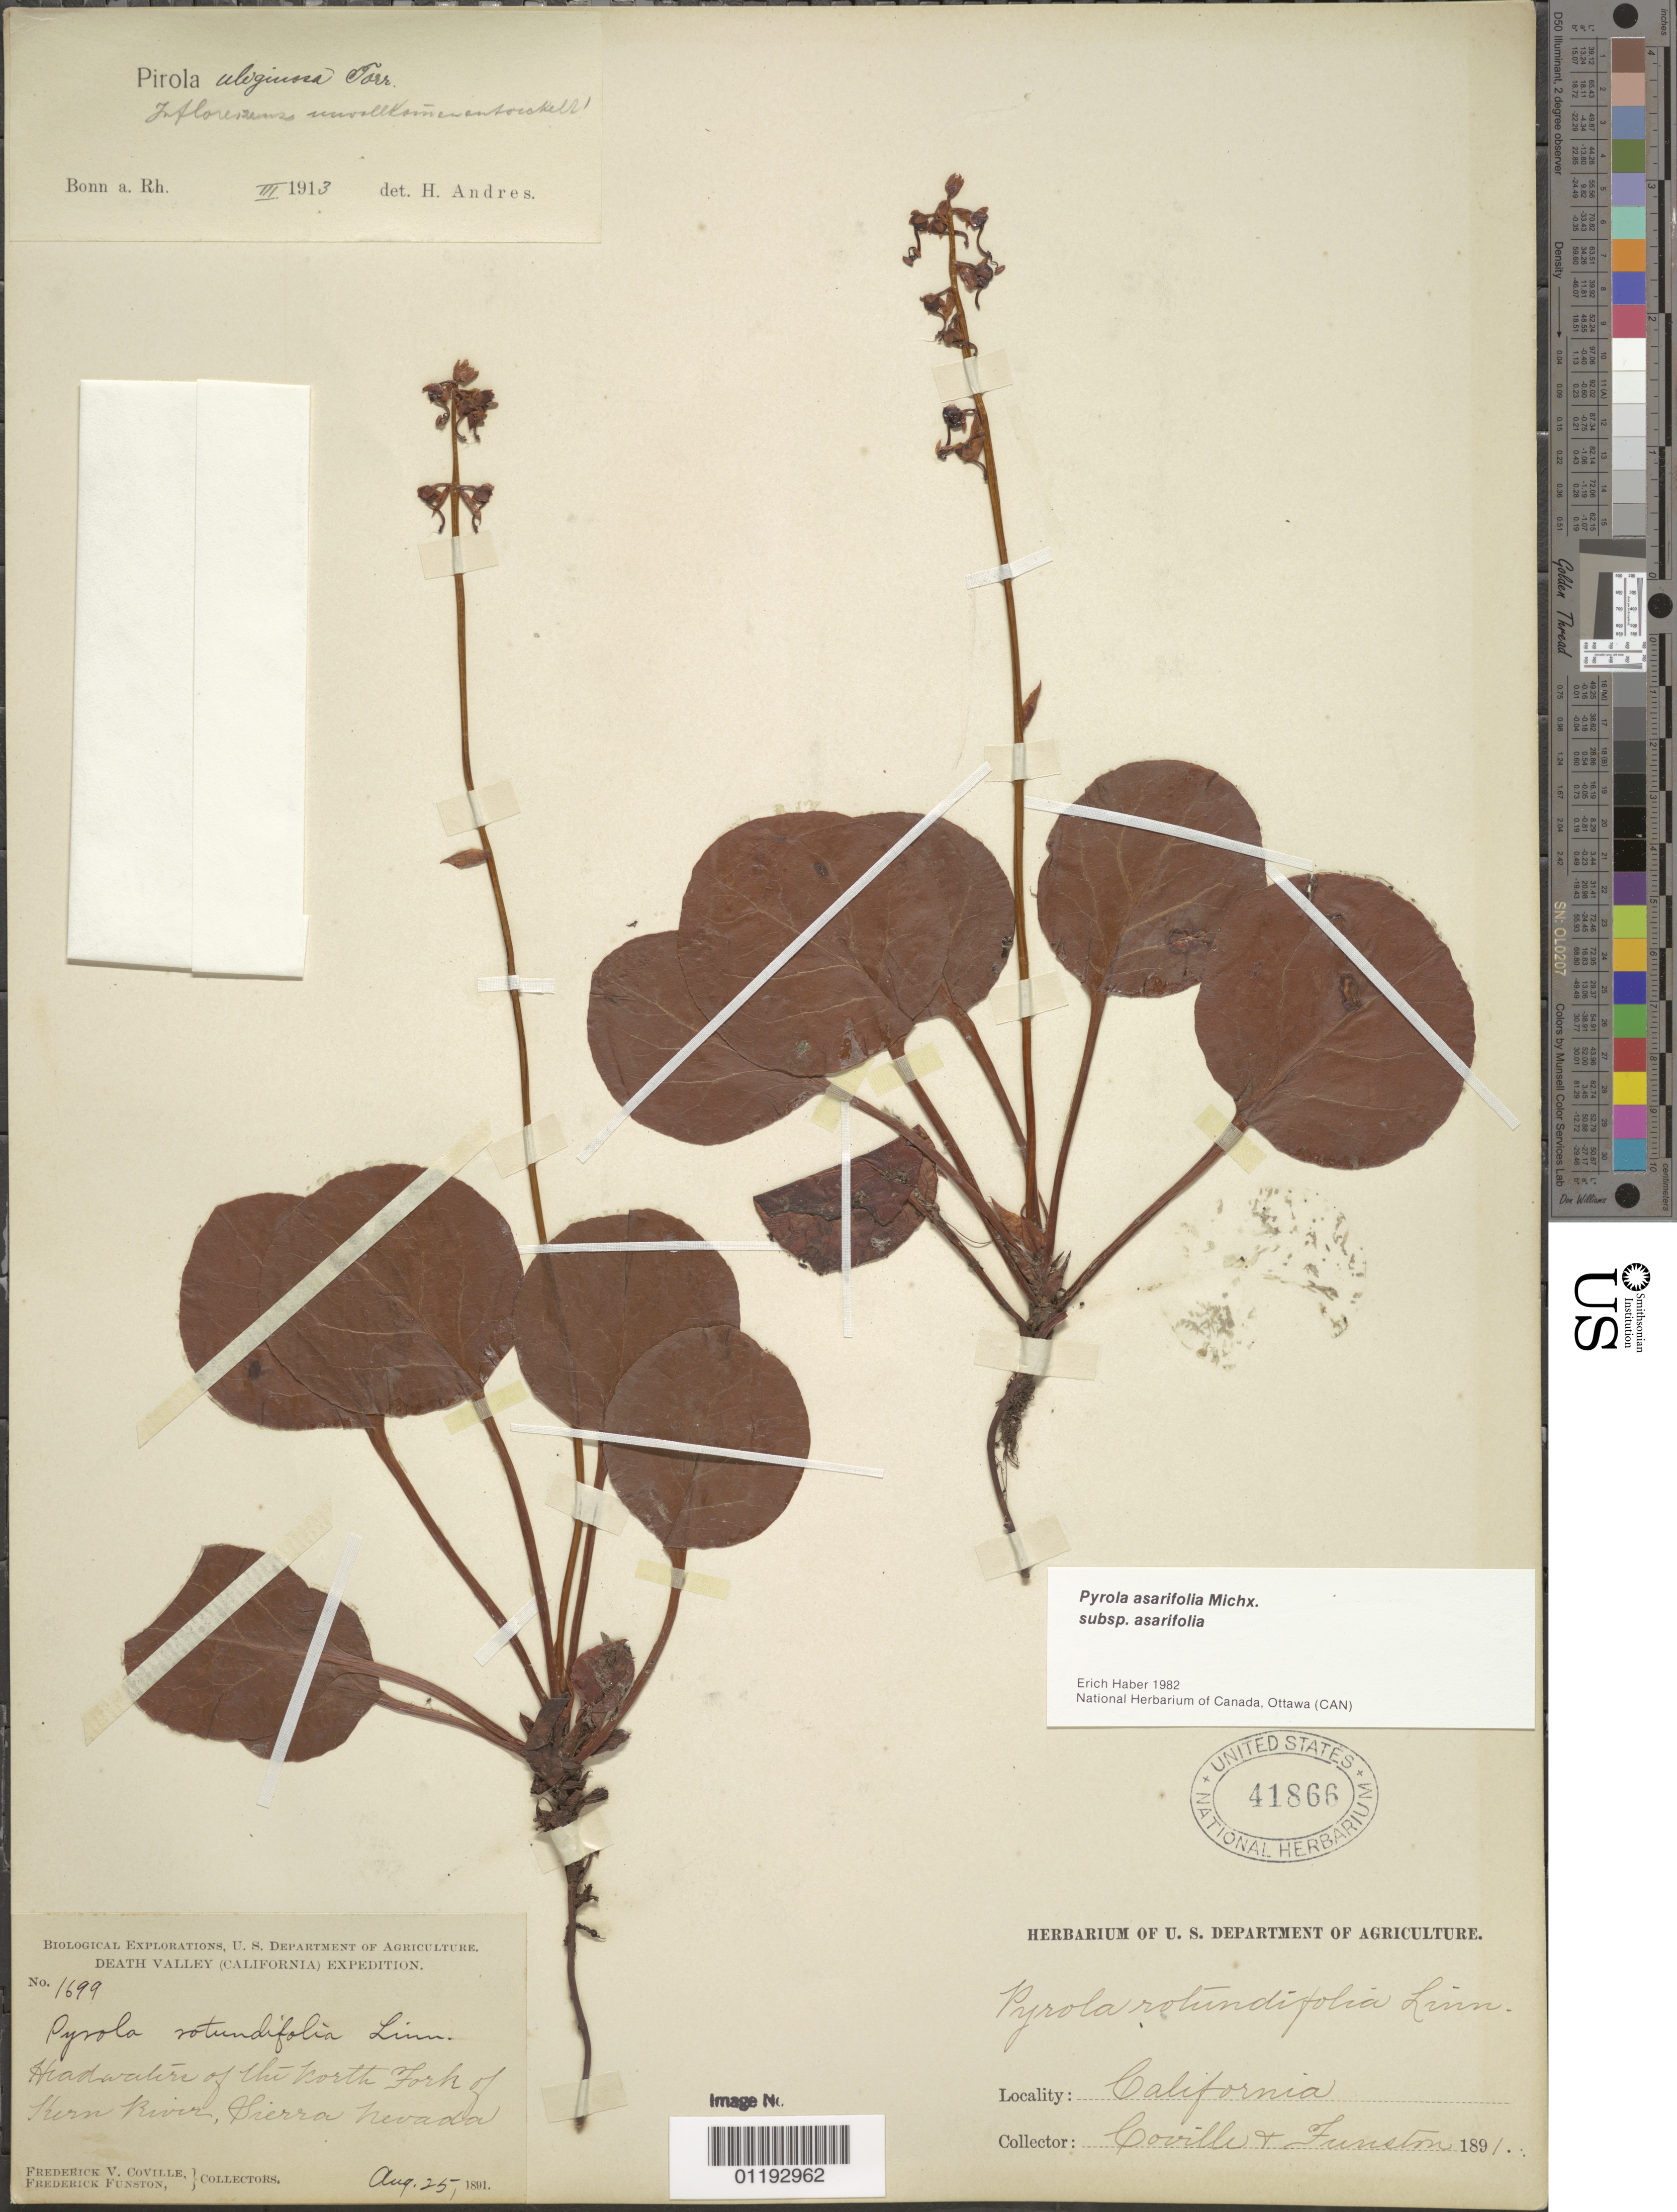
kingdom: Plantae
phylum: Tracheophyta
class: Magnoliopsida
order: Ericales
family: Ericaceae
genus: Pyrola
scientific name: Pyrola asarifolia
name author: Michx.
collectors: F. V. Coville & F. Funston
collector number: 1699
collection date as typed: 25 Aug 1891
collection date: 1891-08-25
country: United States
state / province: California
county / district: Kern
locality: Headwater of the north Fork of Kern River, Sierra Nevada.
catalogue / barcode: US 41866